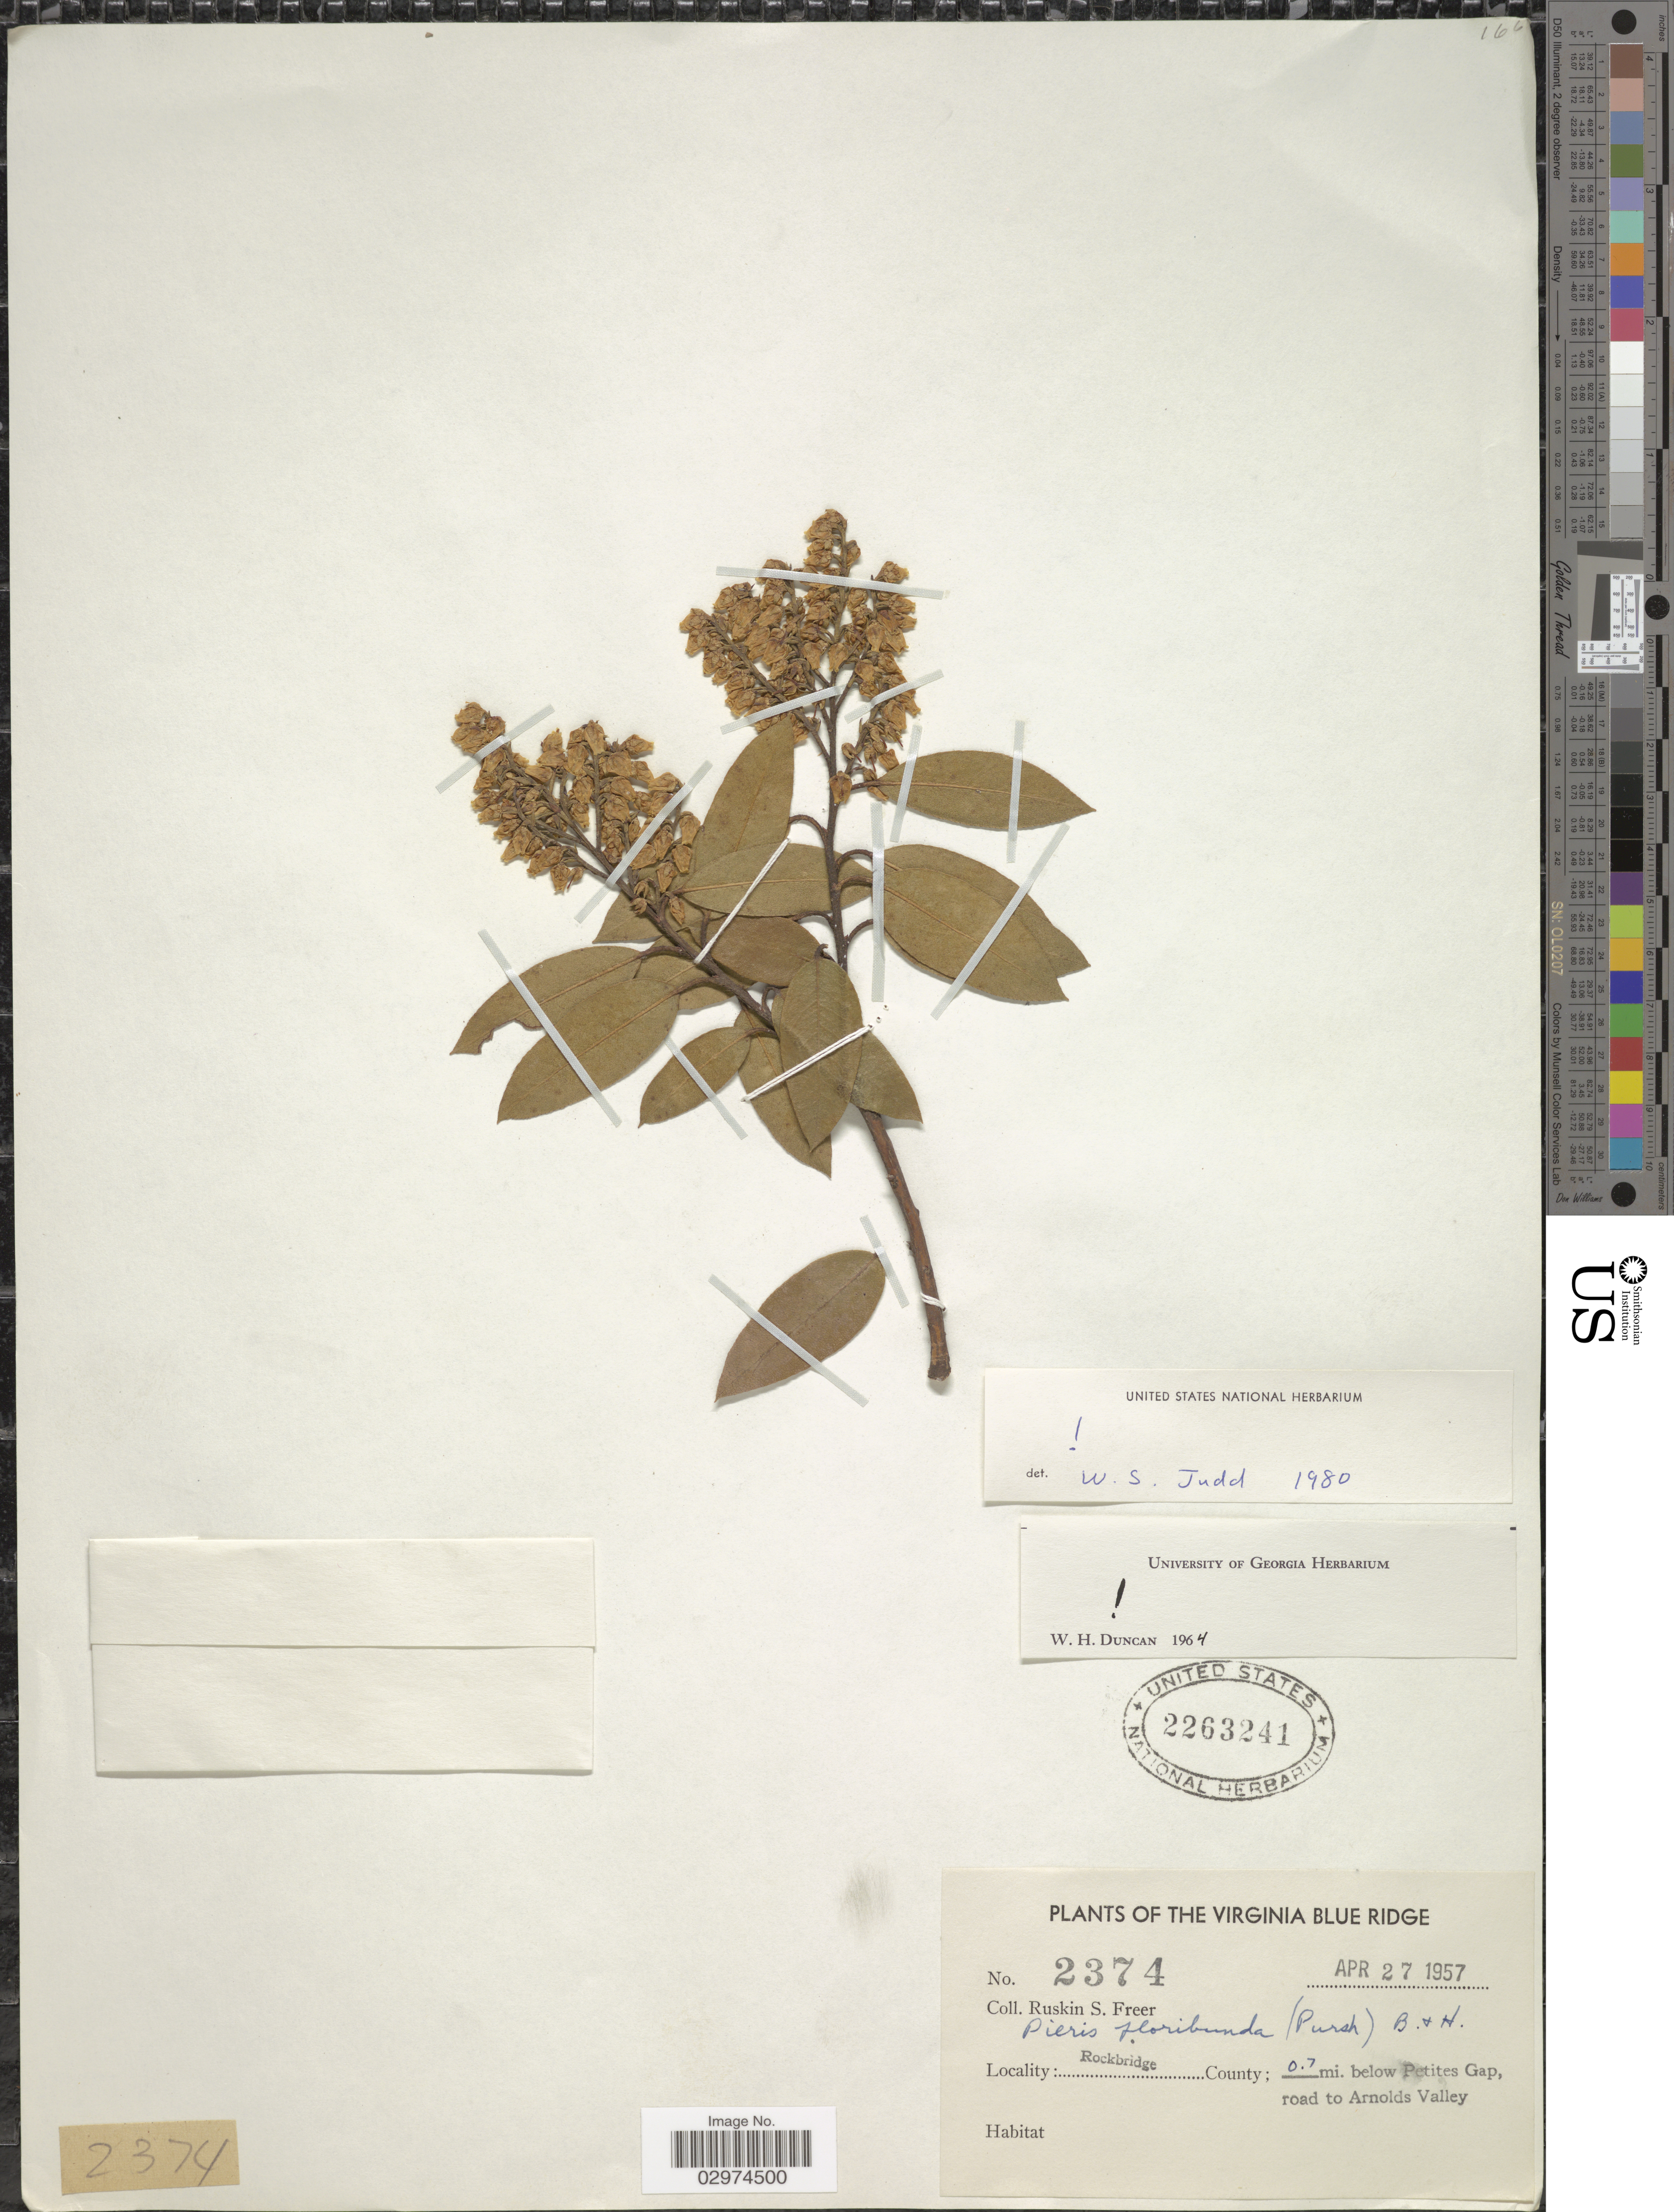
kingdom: Plantae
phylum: Tracheophyta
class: Magnoliopsida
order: Ericales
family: Ericaceae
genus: Pieris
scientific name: Pieris floribunda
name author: (Pursh) Benth. & Hook. f.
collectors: R. Freer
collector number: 2374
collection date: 1957-04-27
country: United States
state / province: Virginia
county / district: Rockbridge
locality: The Virginia Blue Ridge, Rockbridge County; 0.7 mi. below Petites Gap, road to Arnolds Valley.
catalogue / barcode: US 2263241